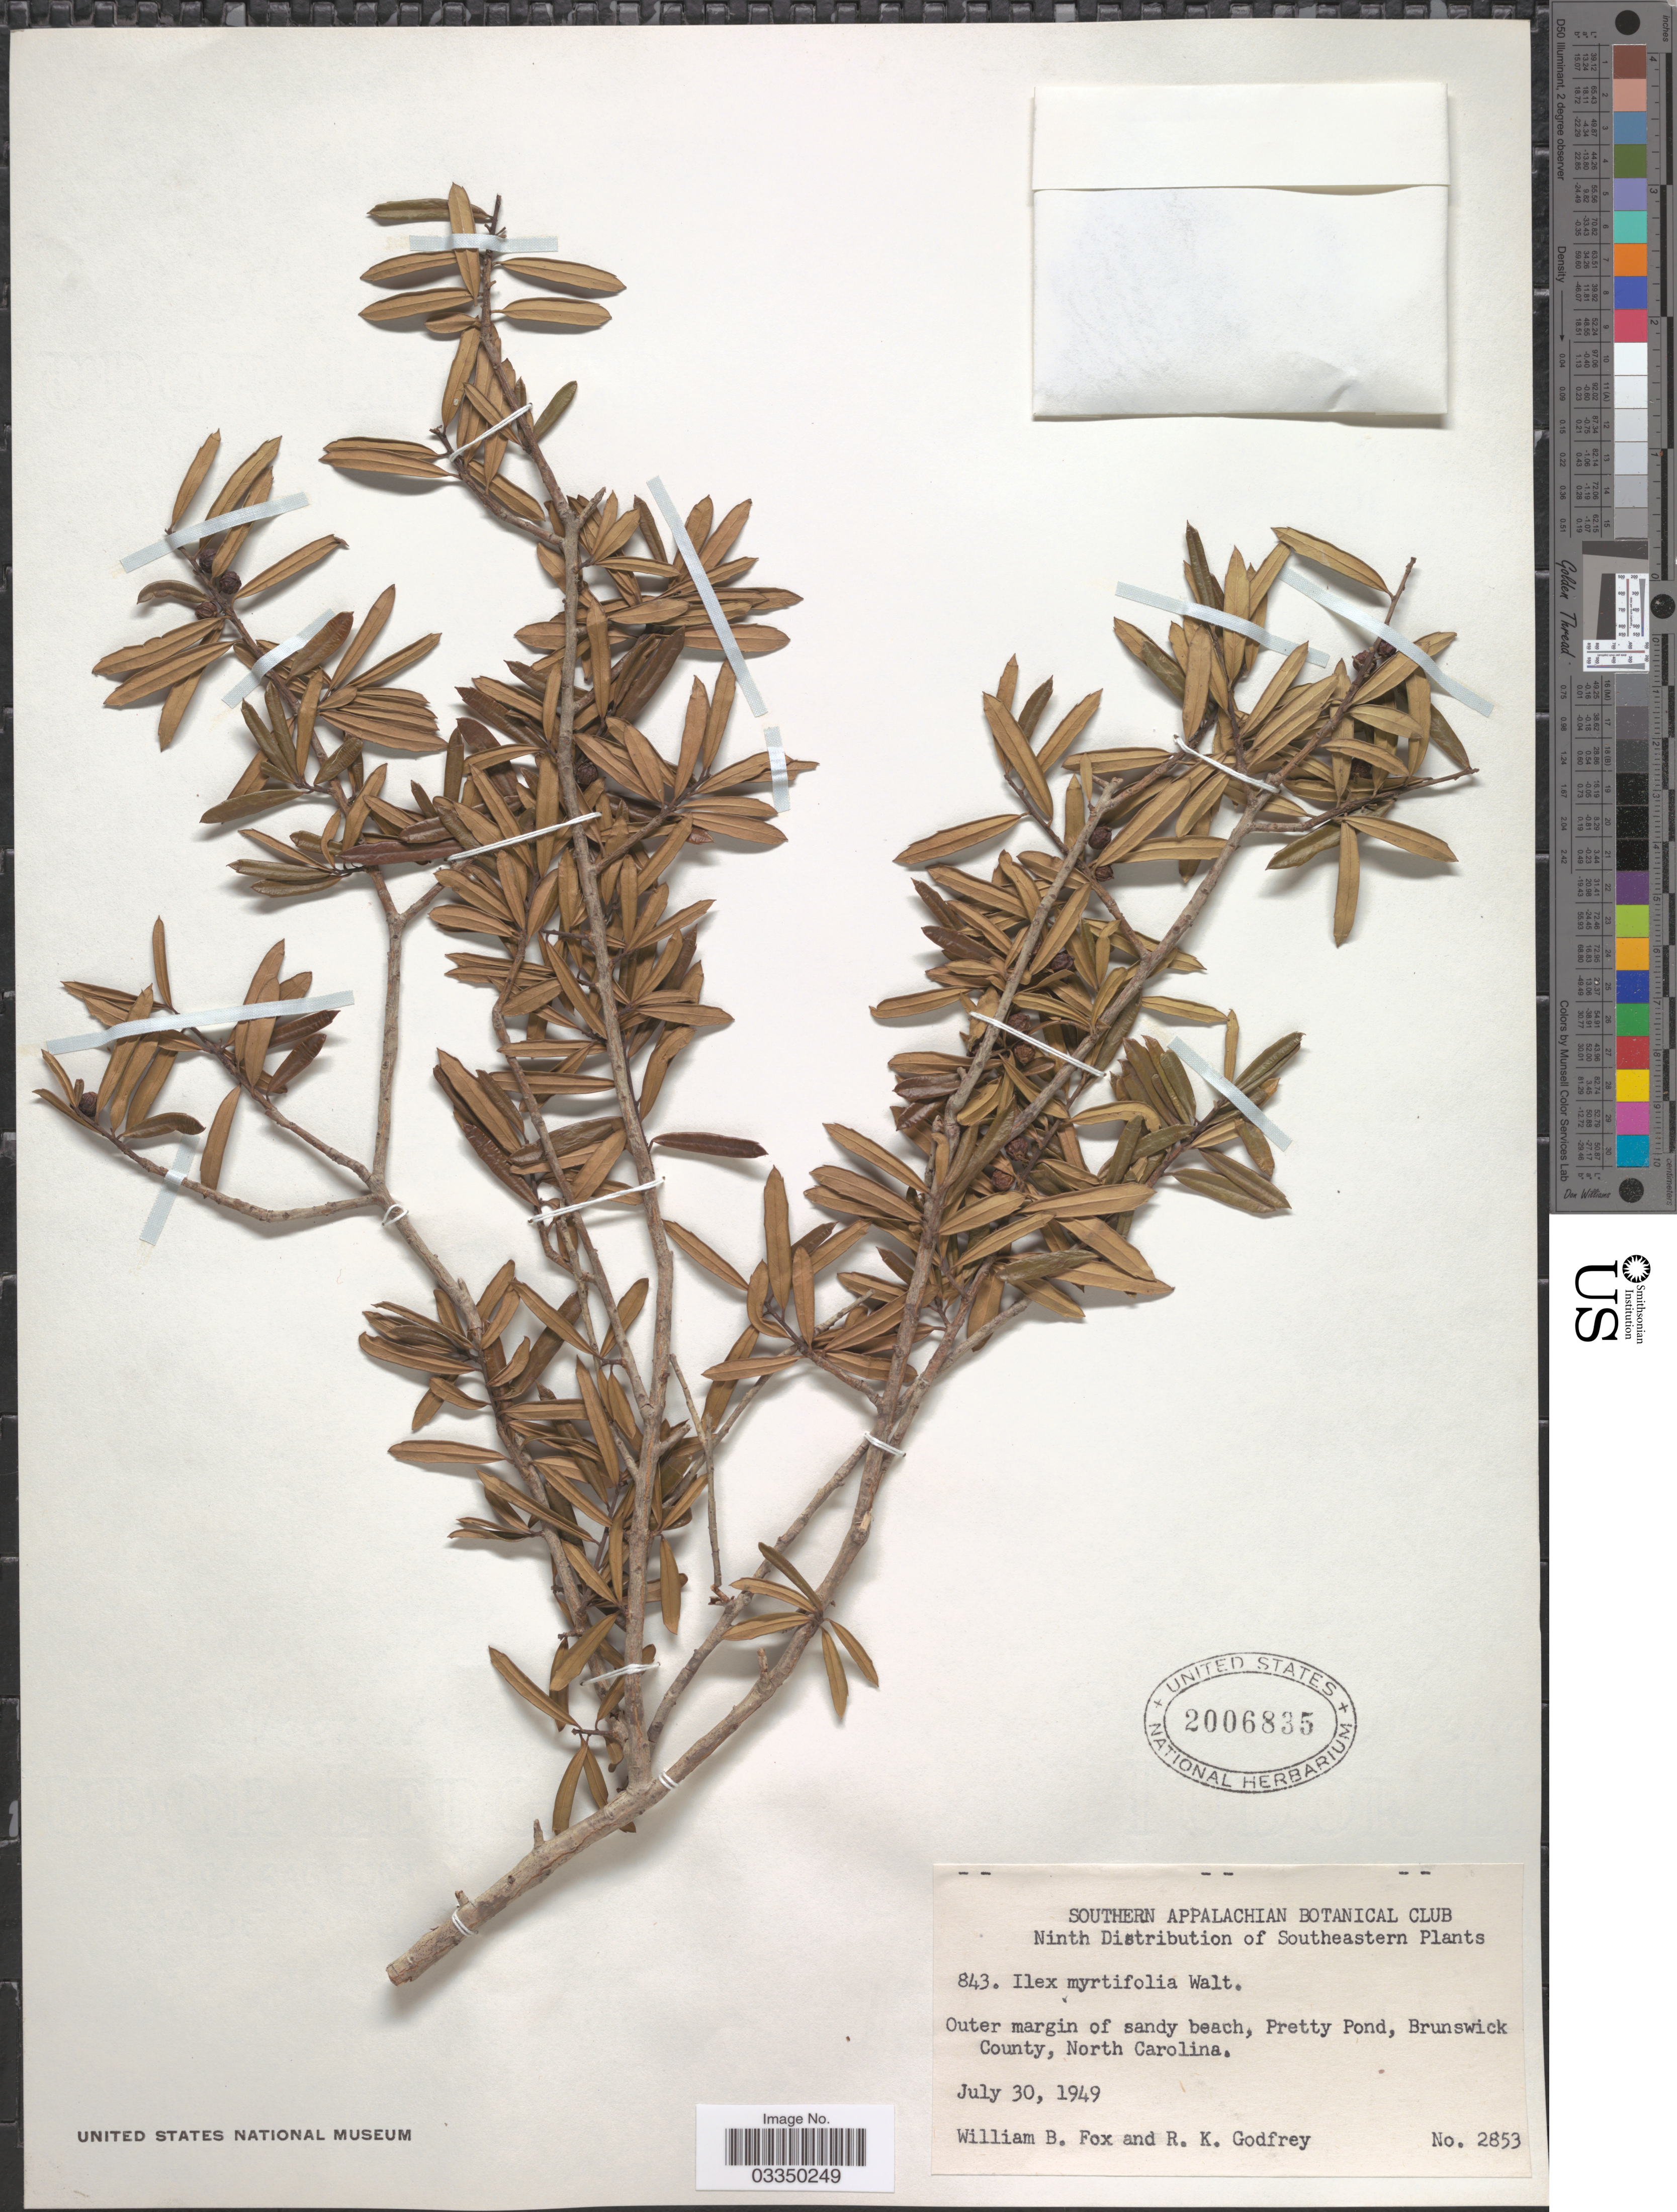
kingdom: Plantae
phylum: Tracheophyta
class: Magnoliopsida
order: Aquifoliales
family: Aquifoliaceae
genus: Ilex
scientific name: Ilex myrtifolia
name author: Walter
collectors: W. B. Fox & R. K. Godfrey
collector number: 2853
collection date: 1949-07-30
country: United States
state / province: North Carolina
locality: Outer margin of sandy beach, Pretty Pond, Brunswick County.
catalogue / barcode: US 2006835